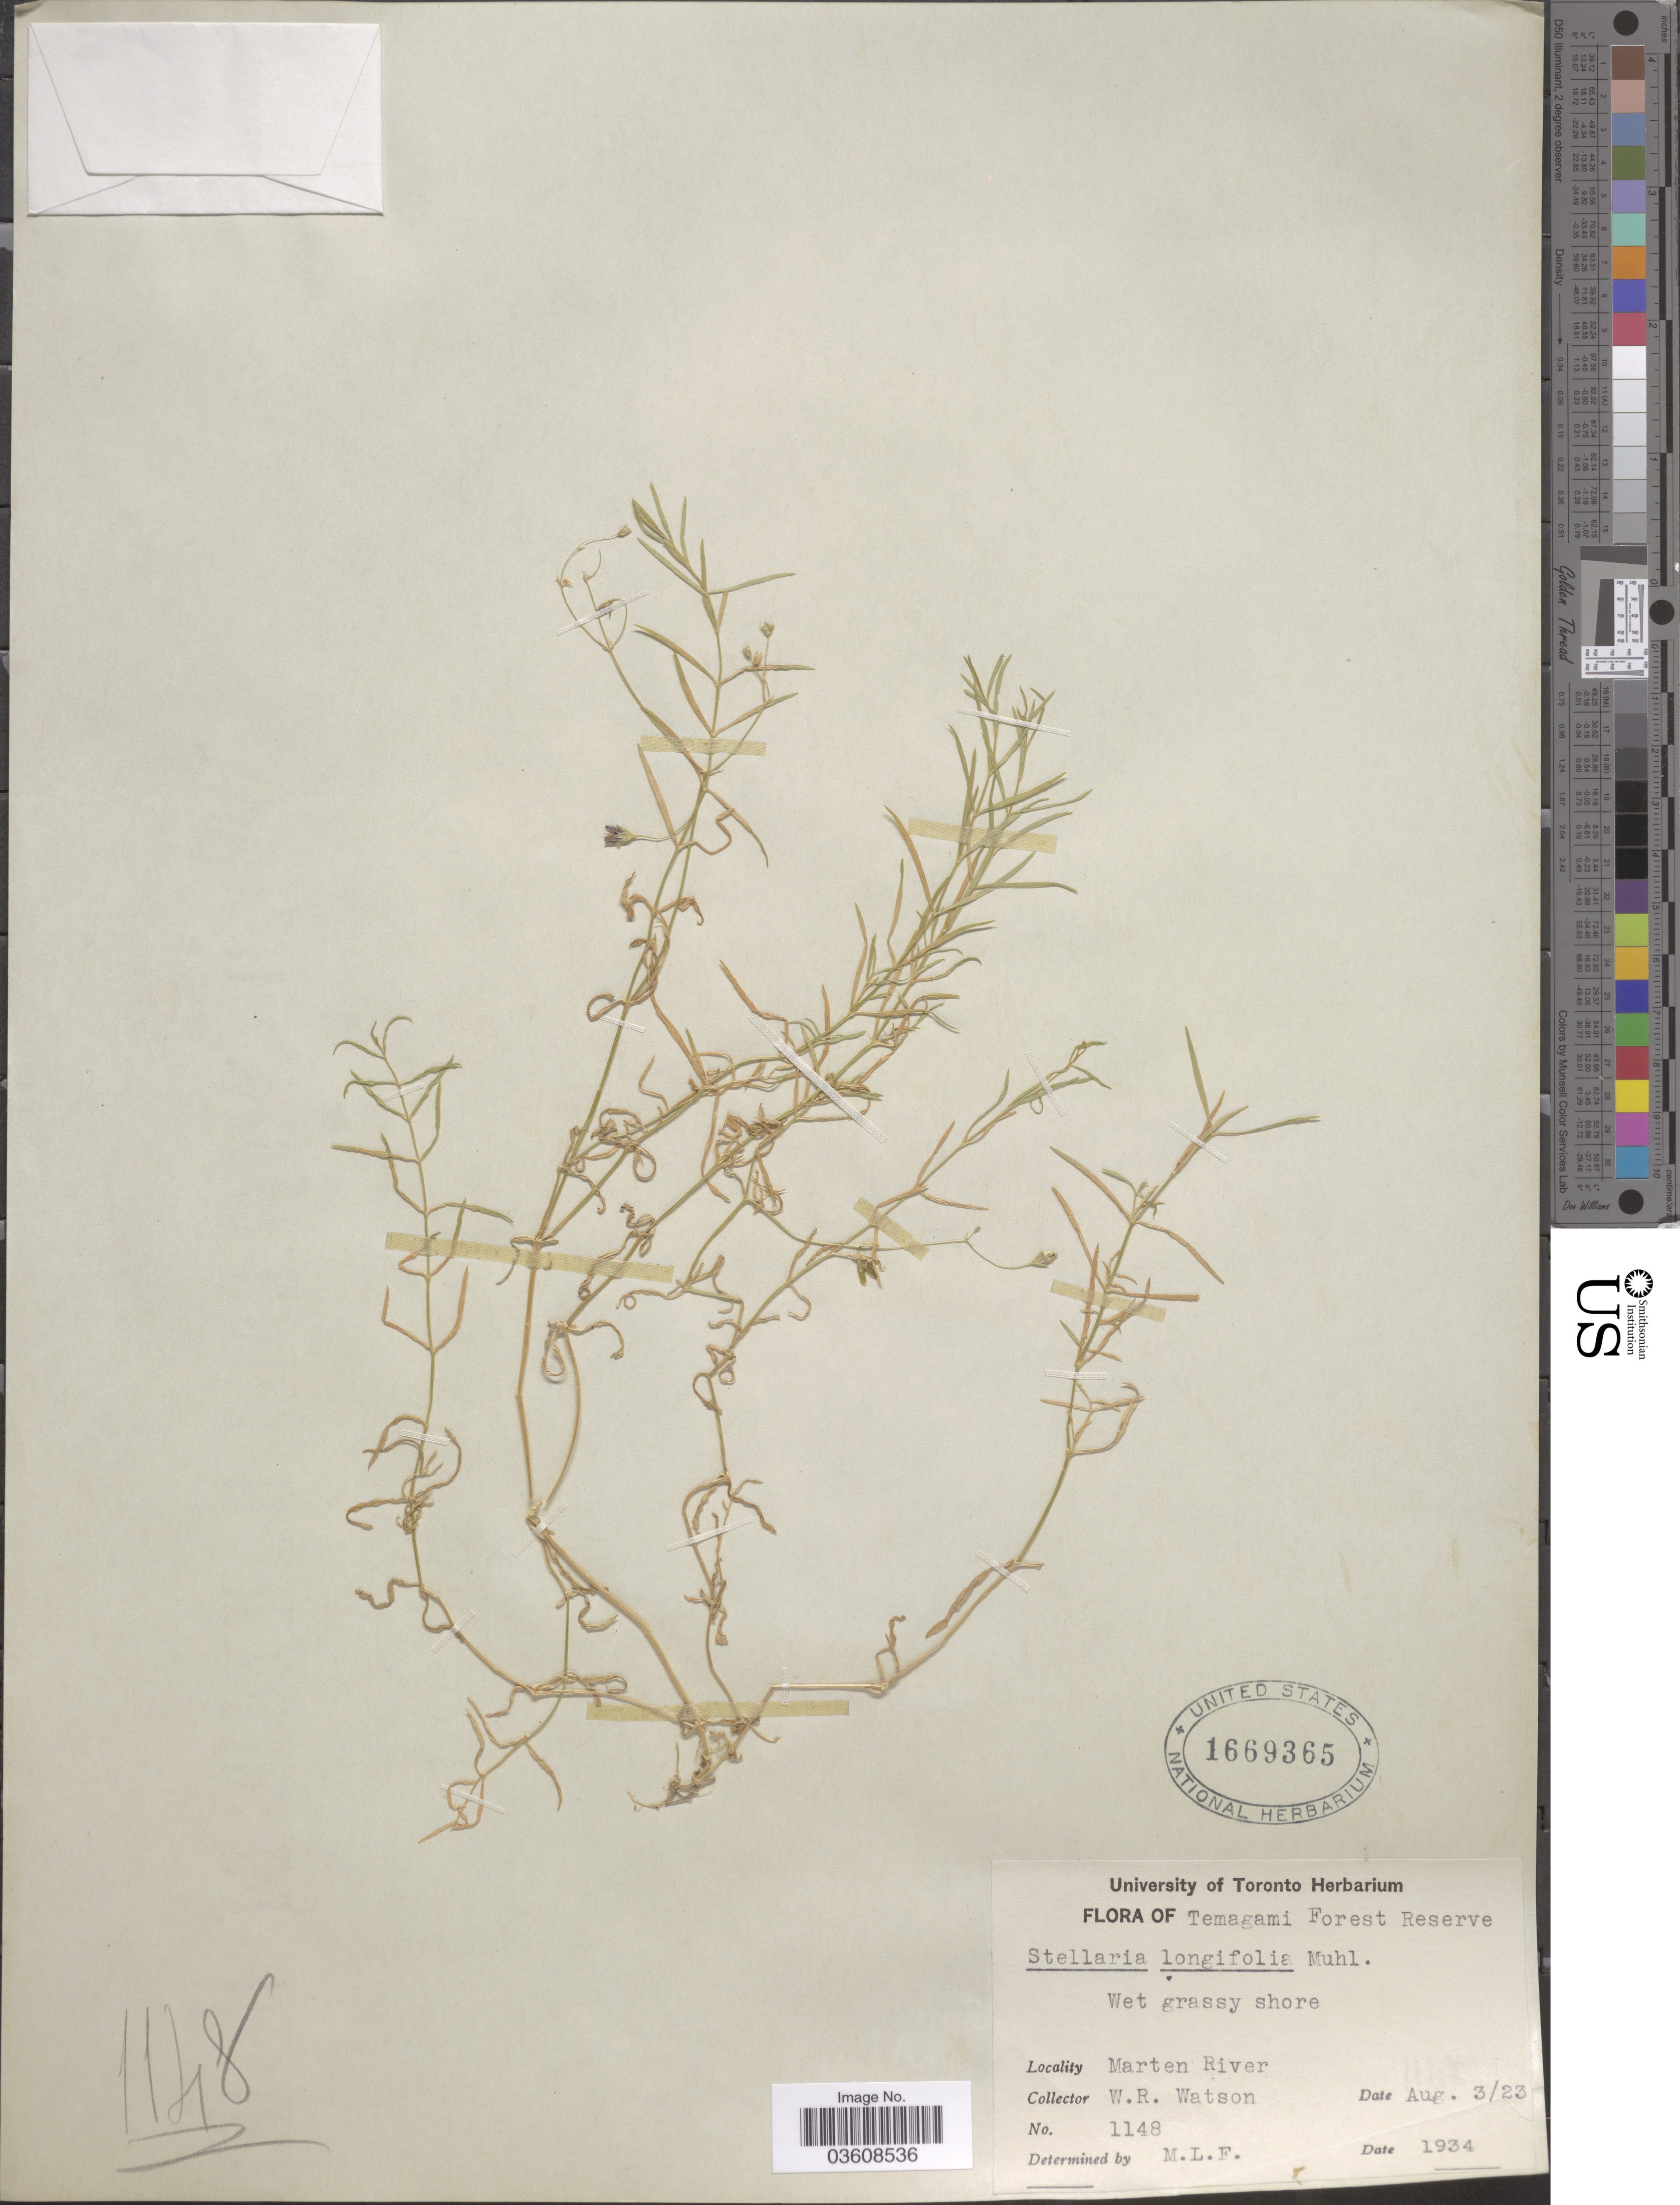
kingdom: Plantae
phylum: Tracheophyta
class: Magnoliopsida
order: Caryophyllales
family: Caryophyllaceae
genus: Stellaria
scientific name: Stellaria longifolia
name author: Muhl. ex Willd.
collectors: W. R. Watson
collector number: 1148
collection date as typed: Transcribed d/m/y: 3/8/23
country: Canada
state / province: Ontario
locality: Temagami Forest Reserve. Marten River.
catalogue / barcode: US 1669365